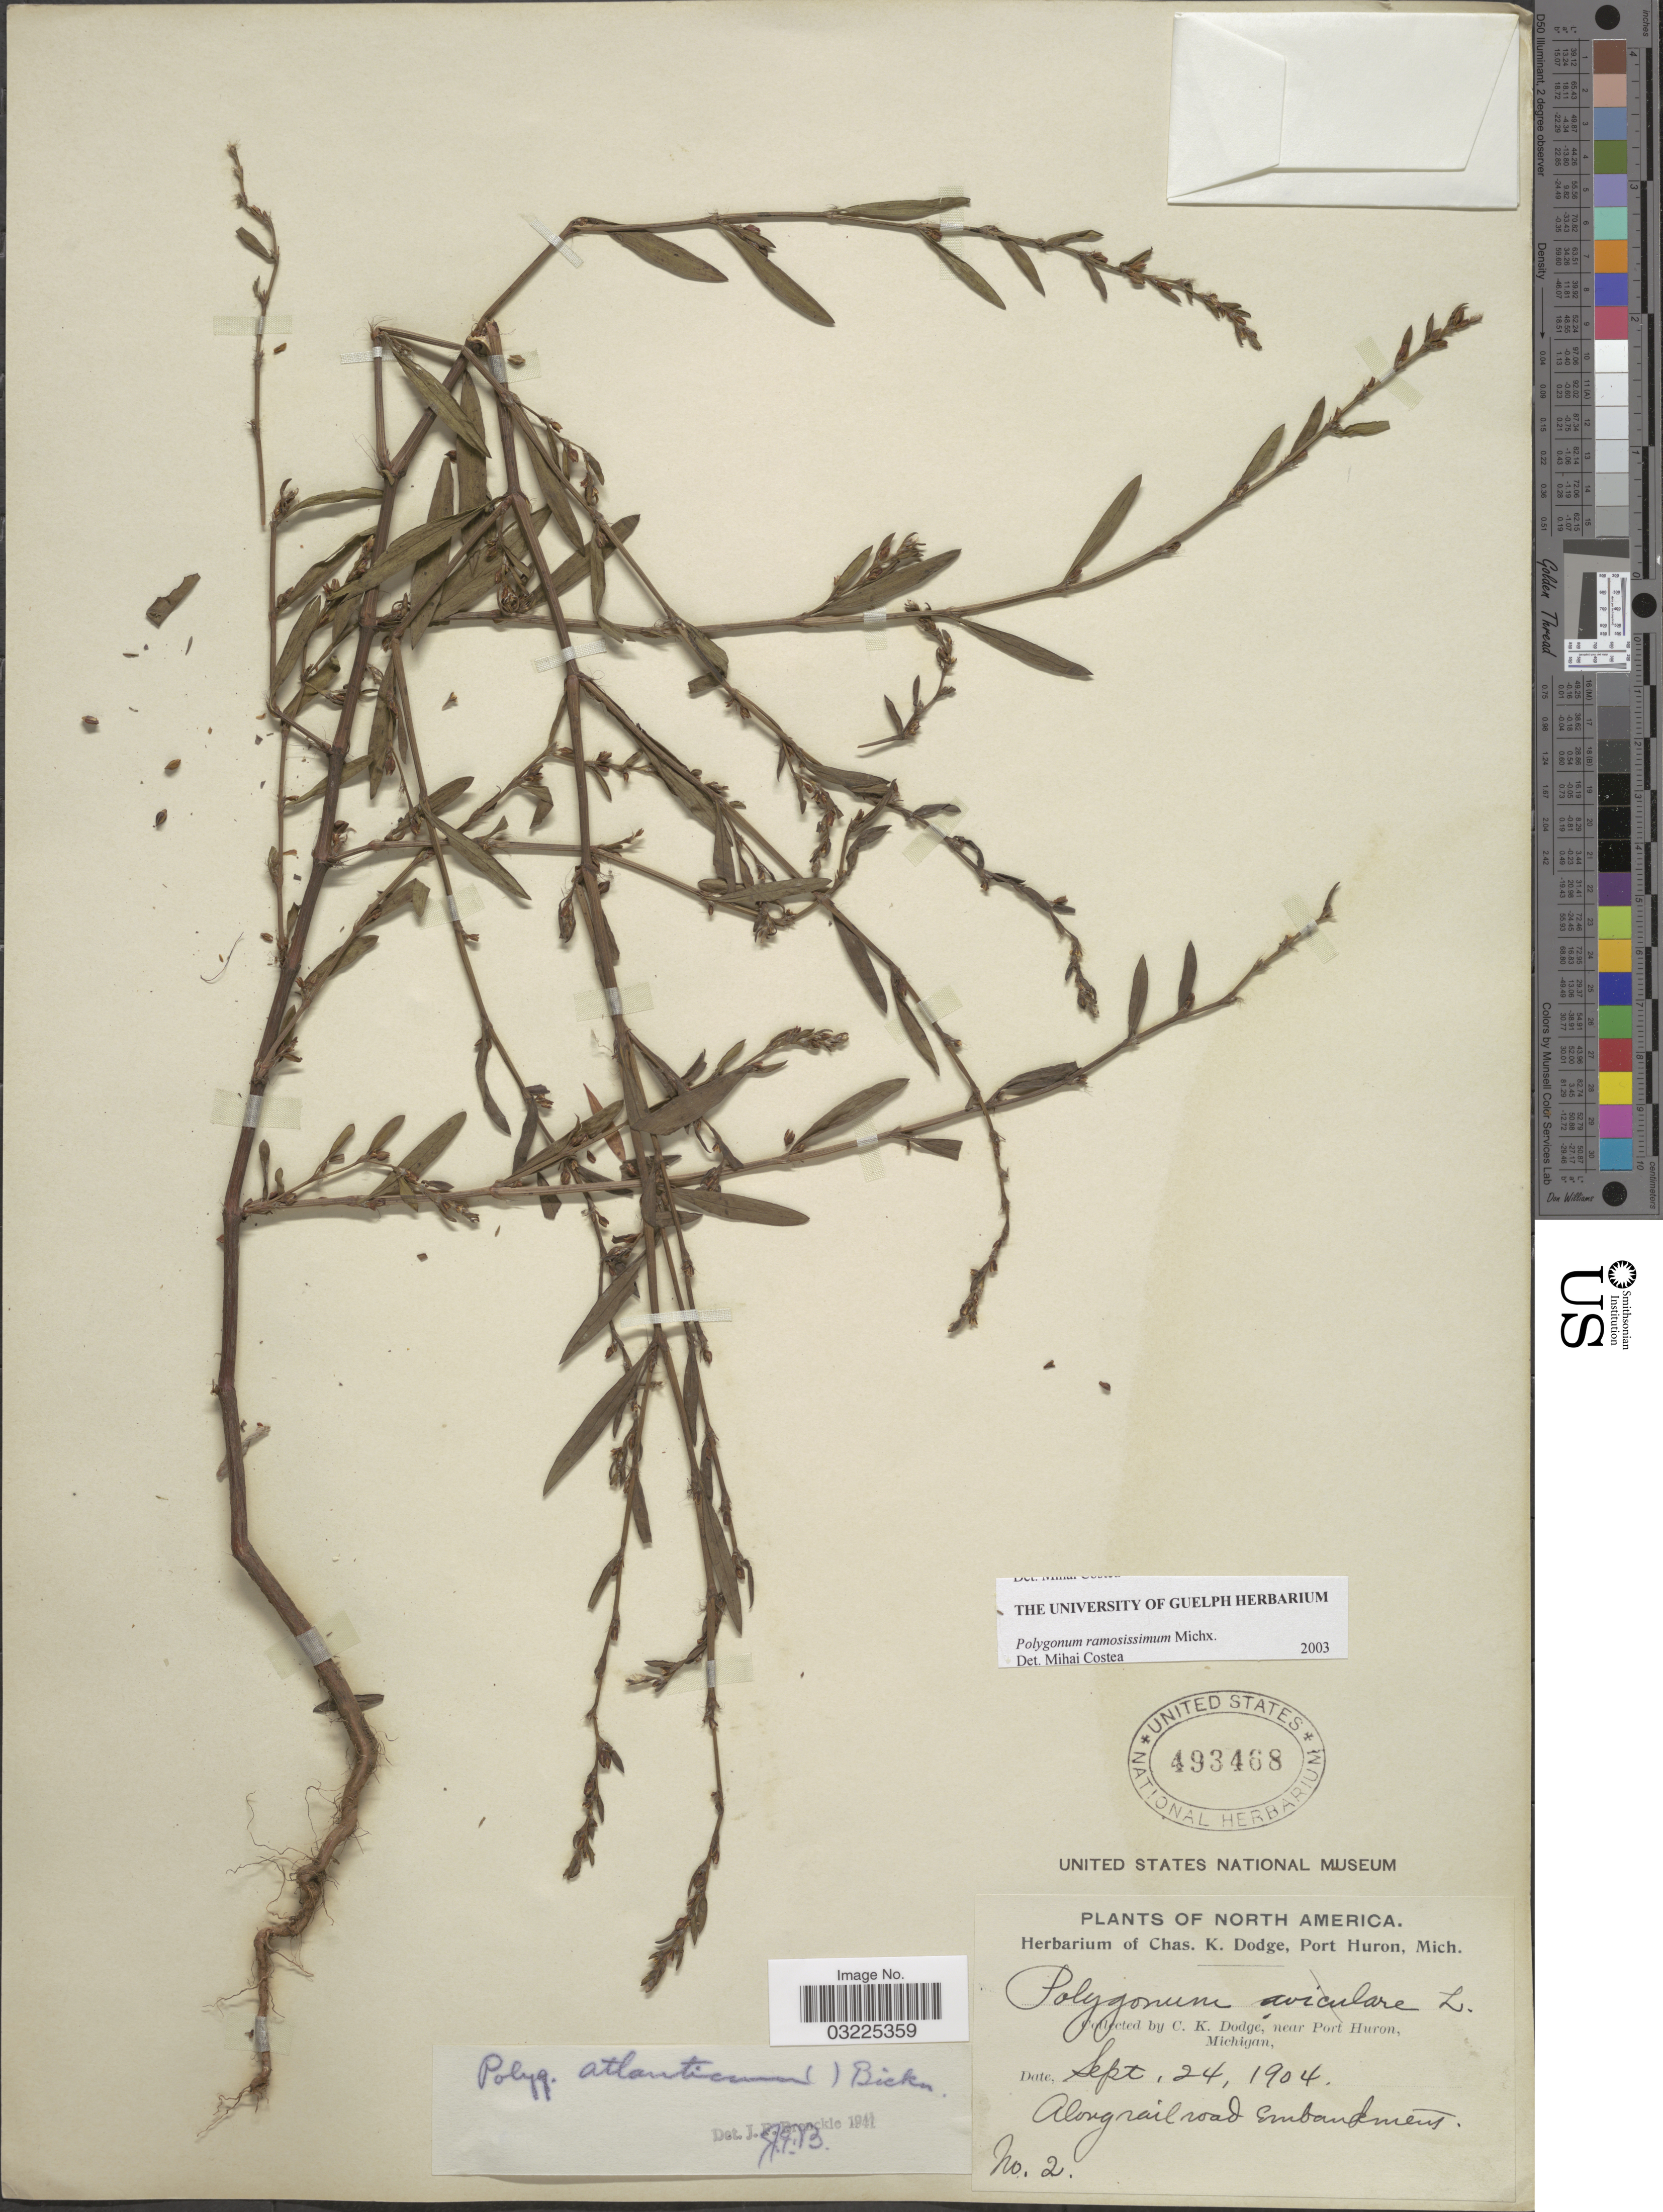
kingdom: Plantae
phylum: Tracheophyta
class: Magnoliopsida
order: Caryophyllales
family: Polygonaceae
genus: Polygonum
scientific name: Polygonum ramosissimum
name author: Michx.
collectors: C. K. Dodge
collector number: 2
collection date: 1904-09-24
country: United States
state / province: Michigan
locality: Near Port Huron. Along rail road embankment.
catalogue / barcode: US 493468